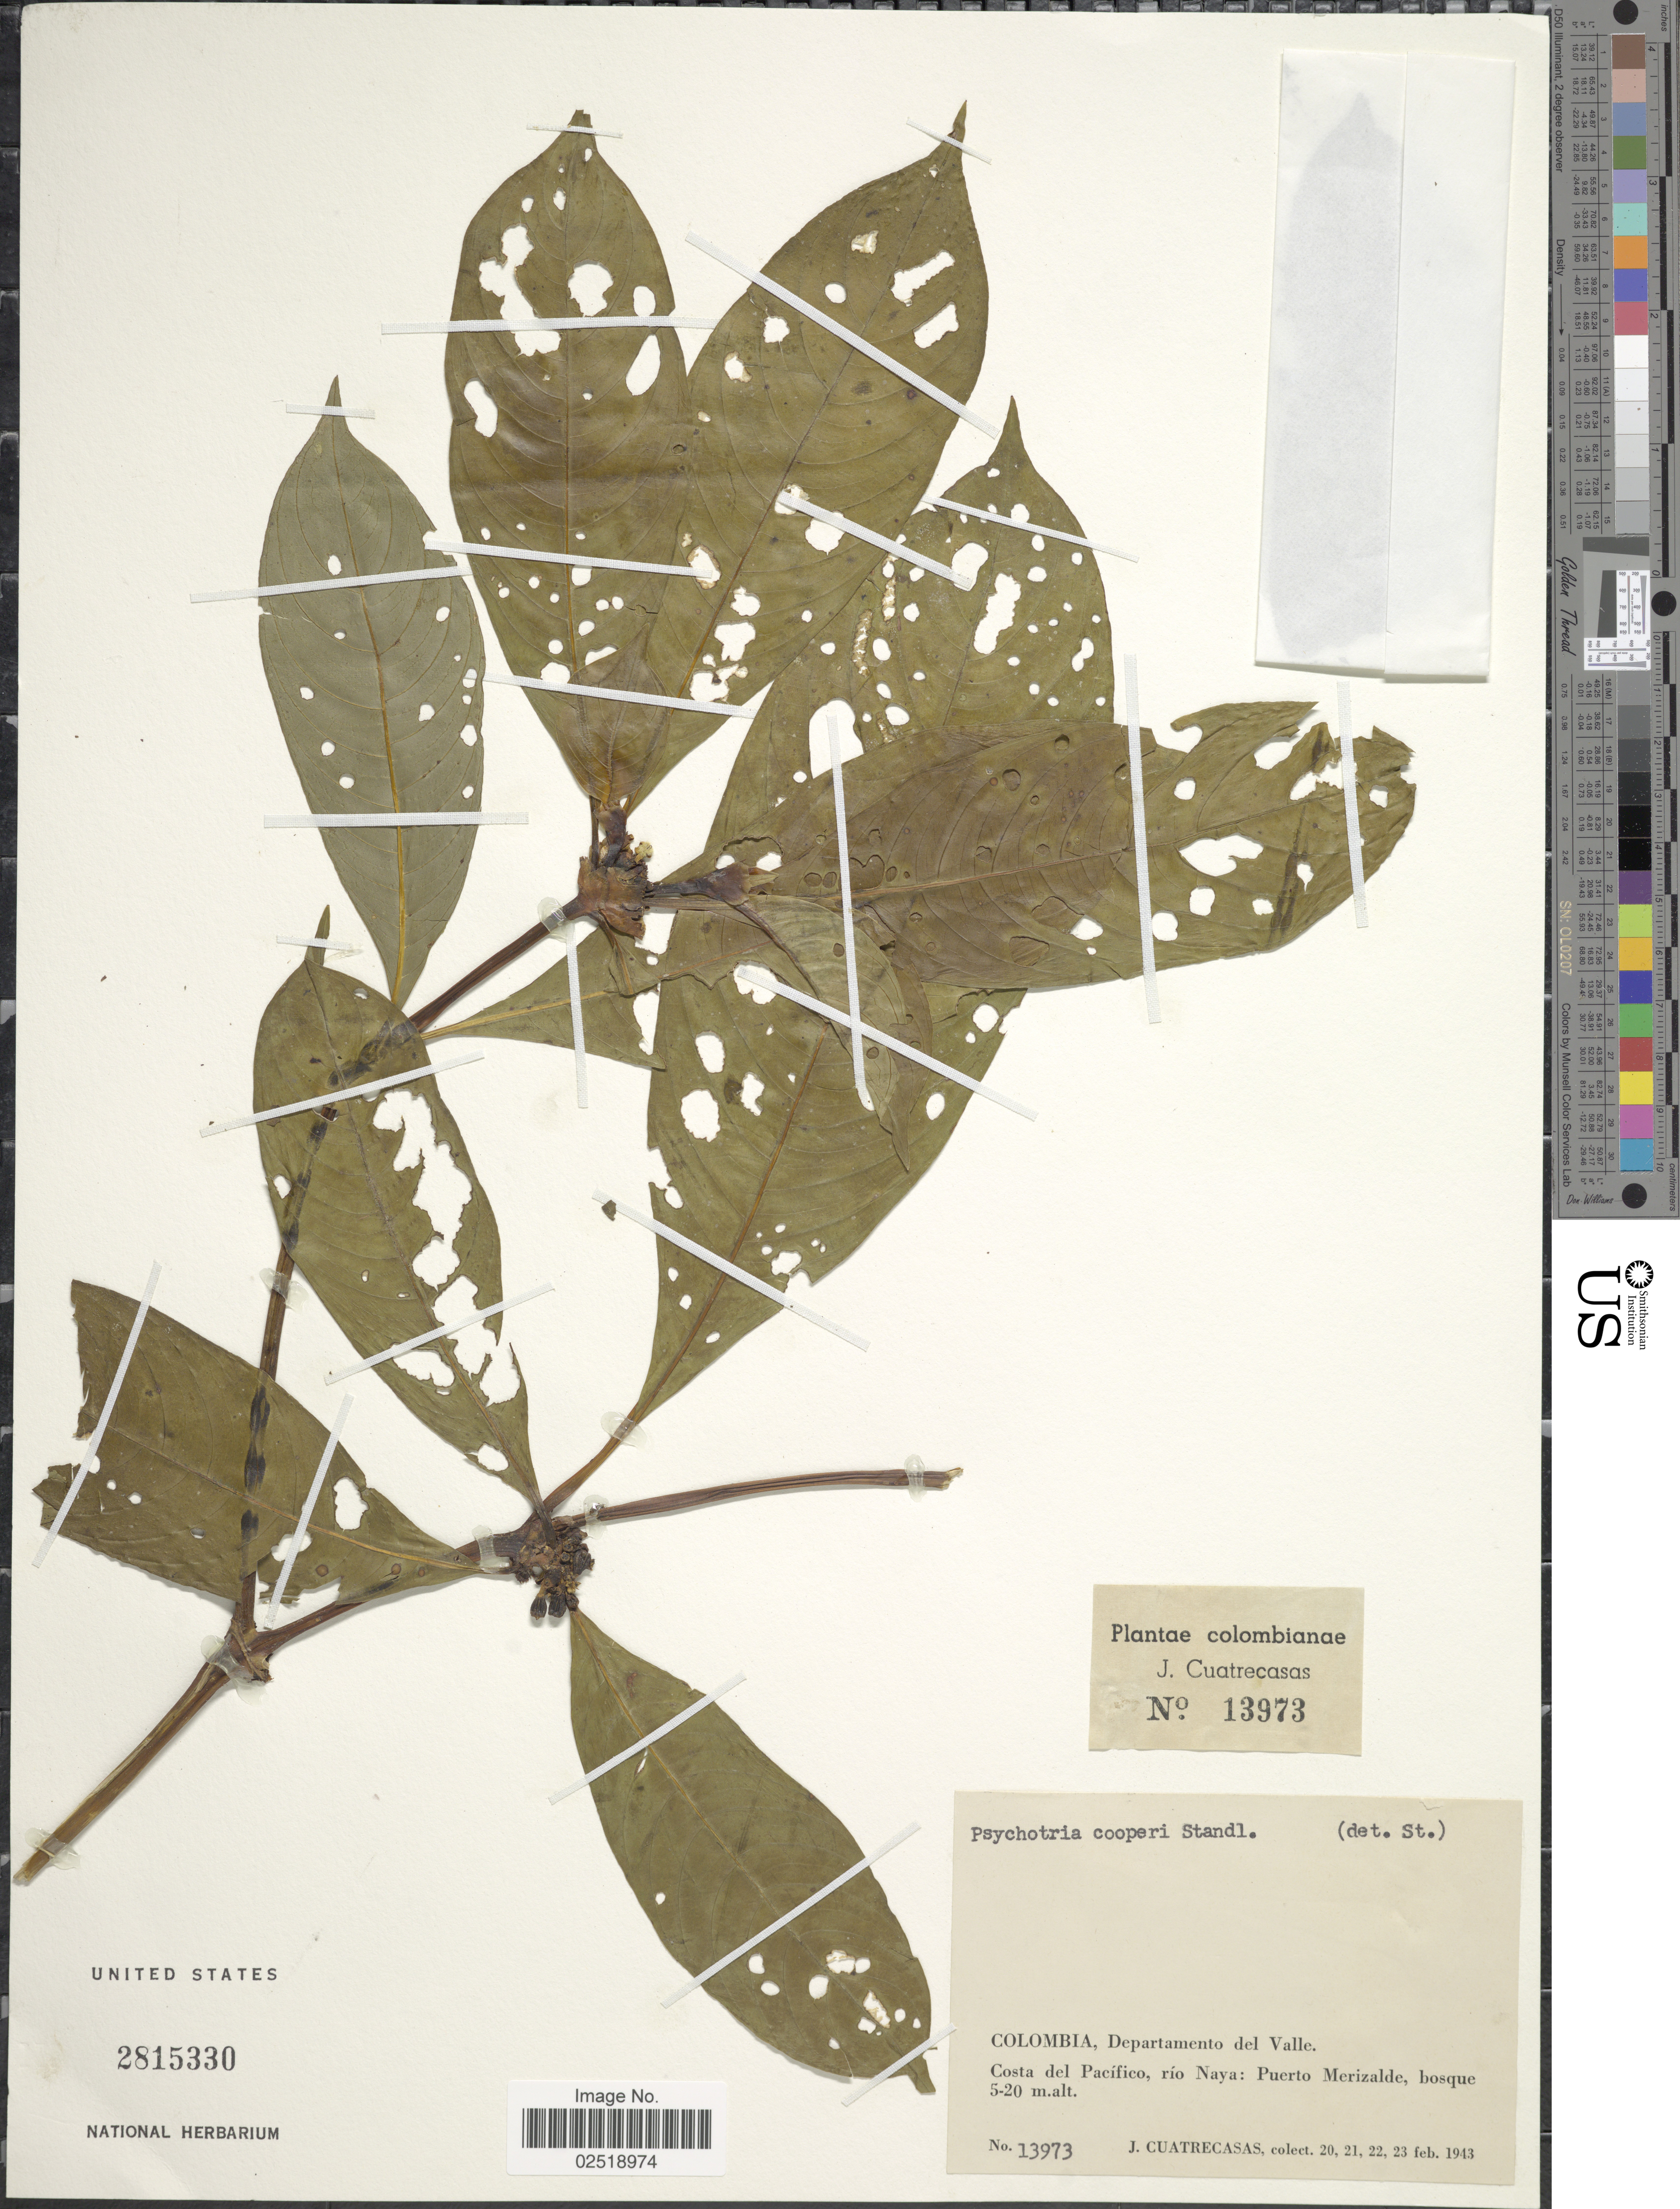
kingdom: Plantae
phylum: Tracheophyta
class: Magnoliopsida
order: Gentianales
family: Rubiaceae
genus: Psychotria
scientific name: Psychotria cooperi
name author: Standl.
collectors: J. Cuatrecasas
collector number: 13973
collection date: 1943-02-20/1943-02-23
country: Colombia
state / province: Valle del Cauca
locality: Departamento del Valle, Costa del Pacífico, río Naya: Puerto Merizalde, bosque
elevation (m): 5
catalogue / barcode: US 2815330